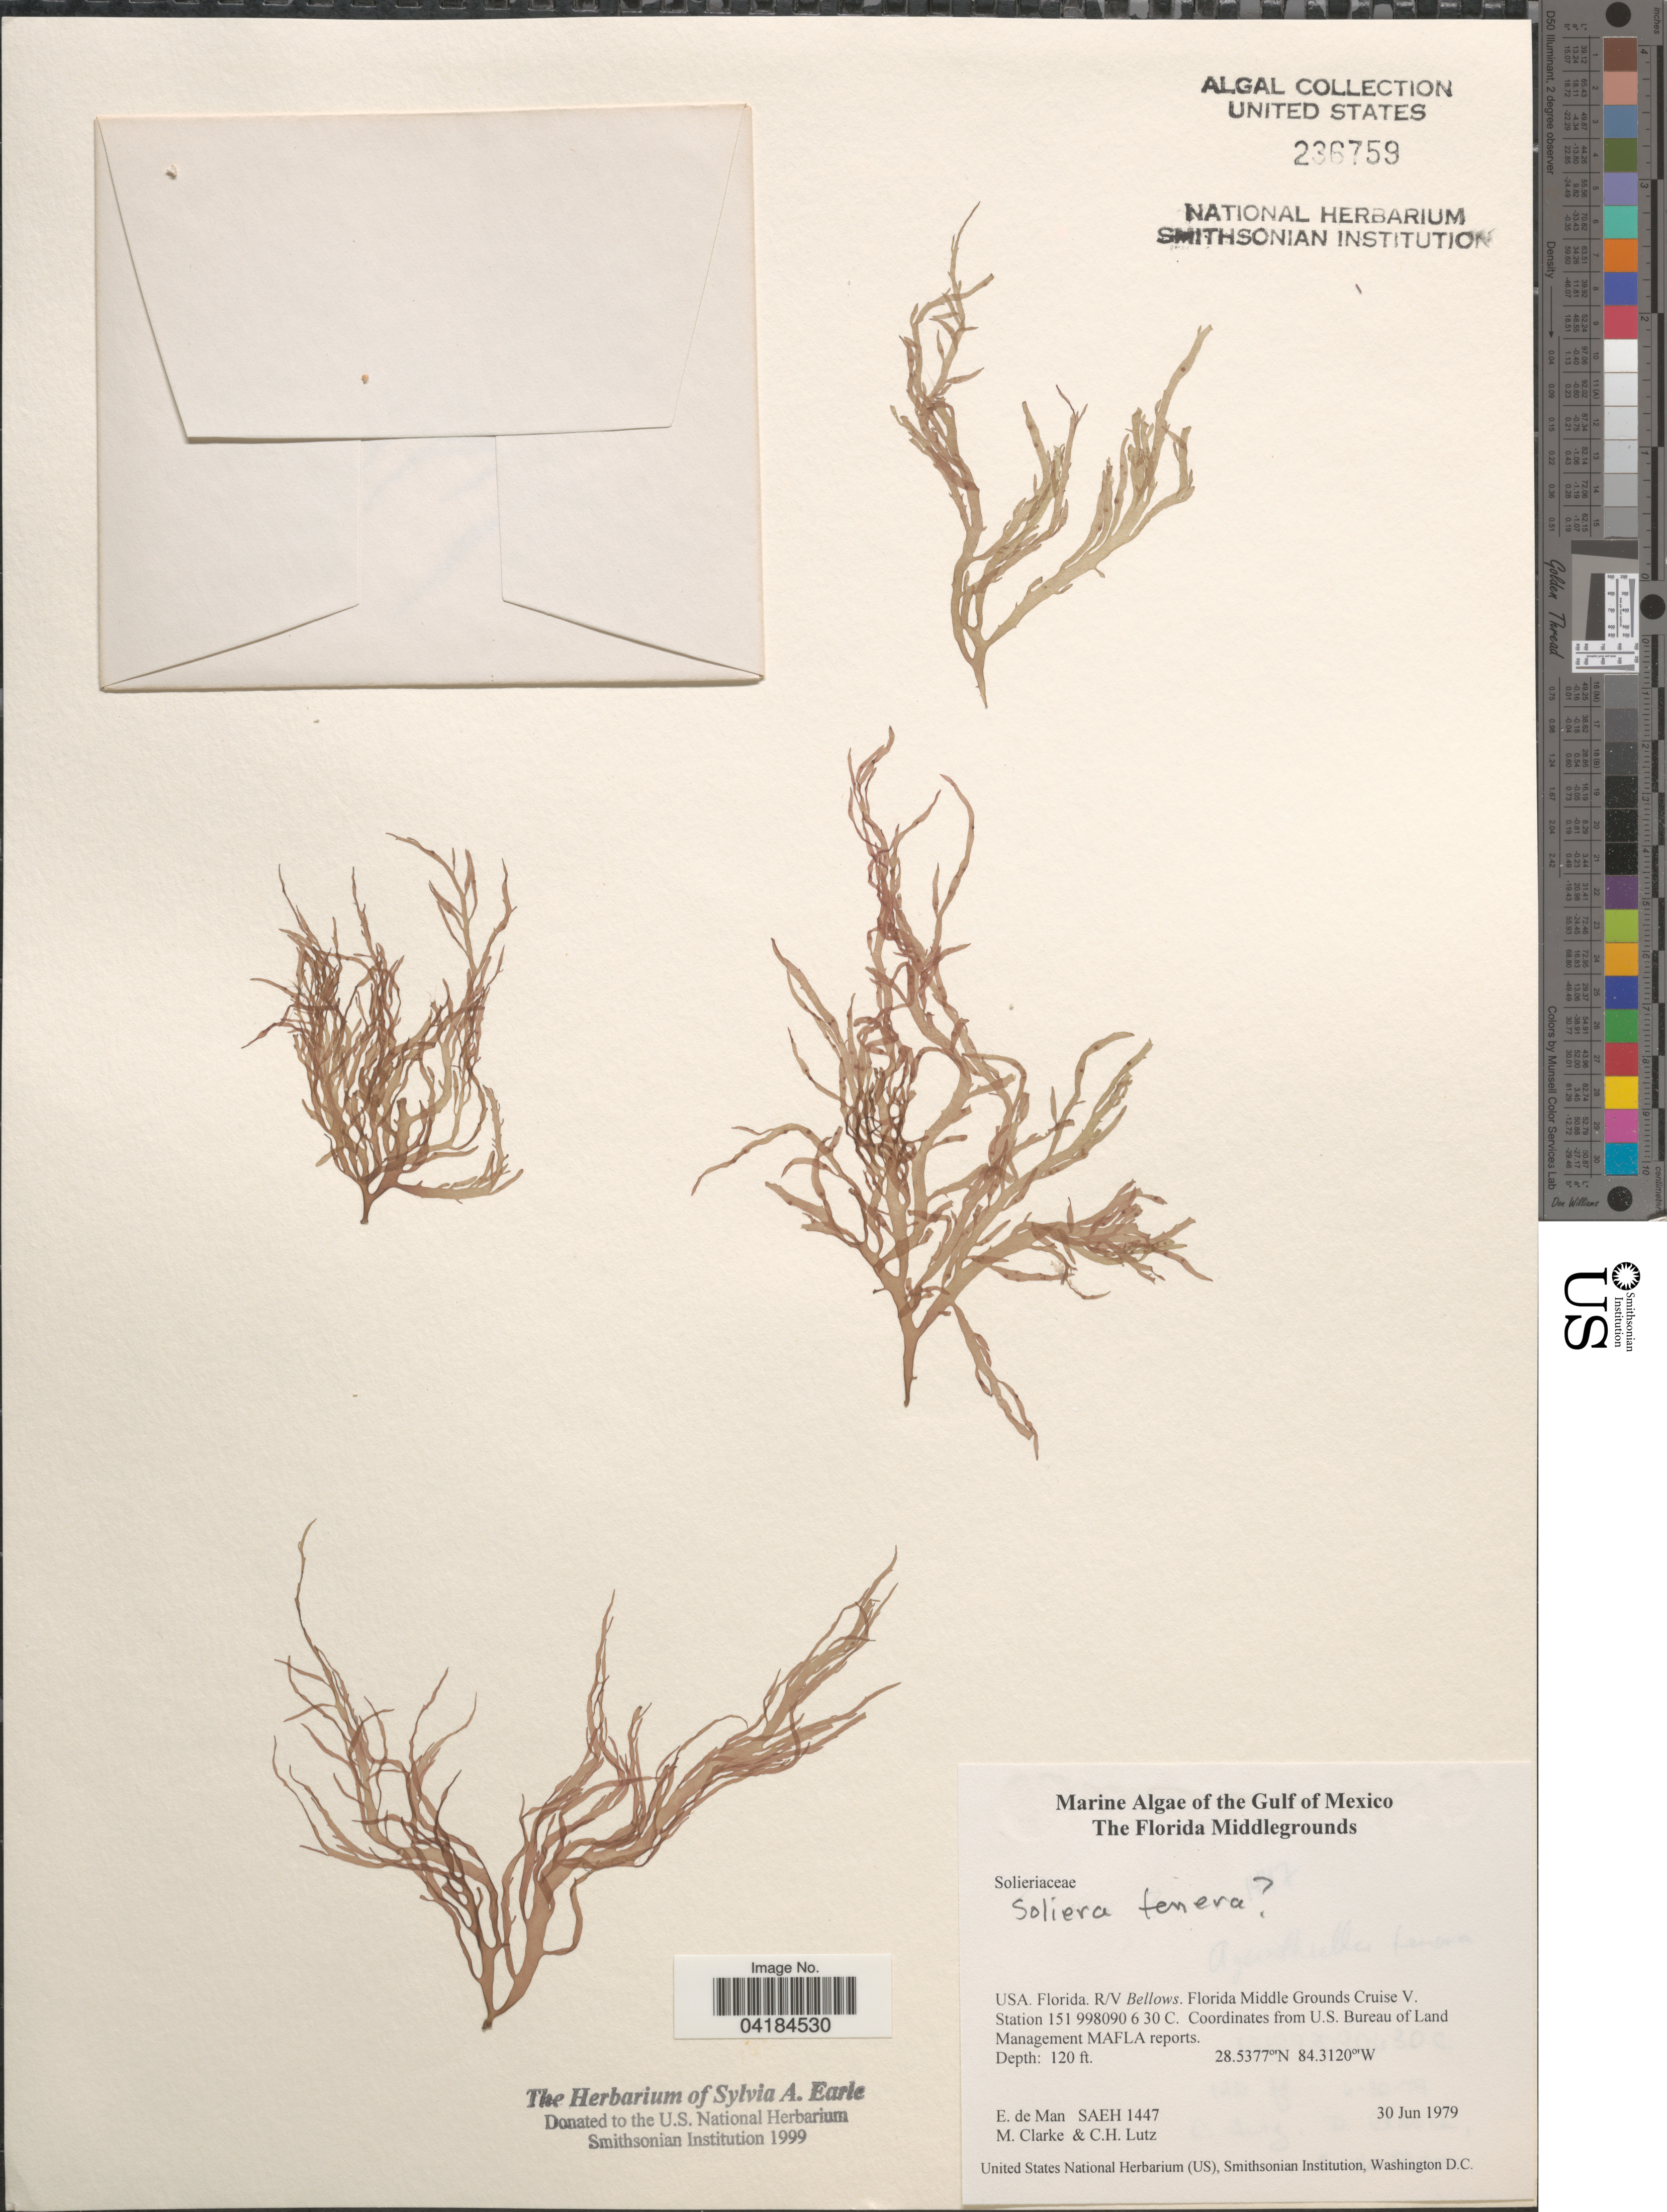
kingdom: Plantae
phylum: Rhodophyta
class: Florideophyceae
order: Gigartinales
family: Solieriaceae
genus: Solieria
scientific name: Solieria filiformis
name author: (Kütz.) P.W. Gabrielson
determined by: Algae name updating Project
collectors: E. de Man, M. Clarke & C. Lutz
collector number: SAEH1447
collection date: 1979-06-30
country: United States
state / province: Florida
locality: The Gulf of Mexico. The Florida Middlegrounds. R/V Bellows. Florida Middle Grounds Cruise V. Station 151 998090 6 30 C. Coordinates from U.S. Bureau of Land Management MAFLA reports.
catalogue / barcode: US 236759